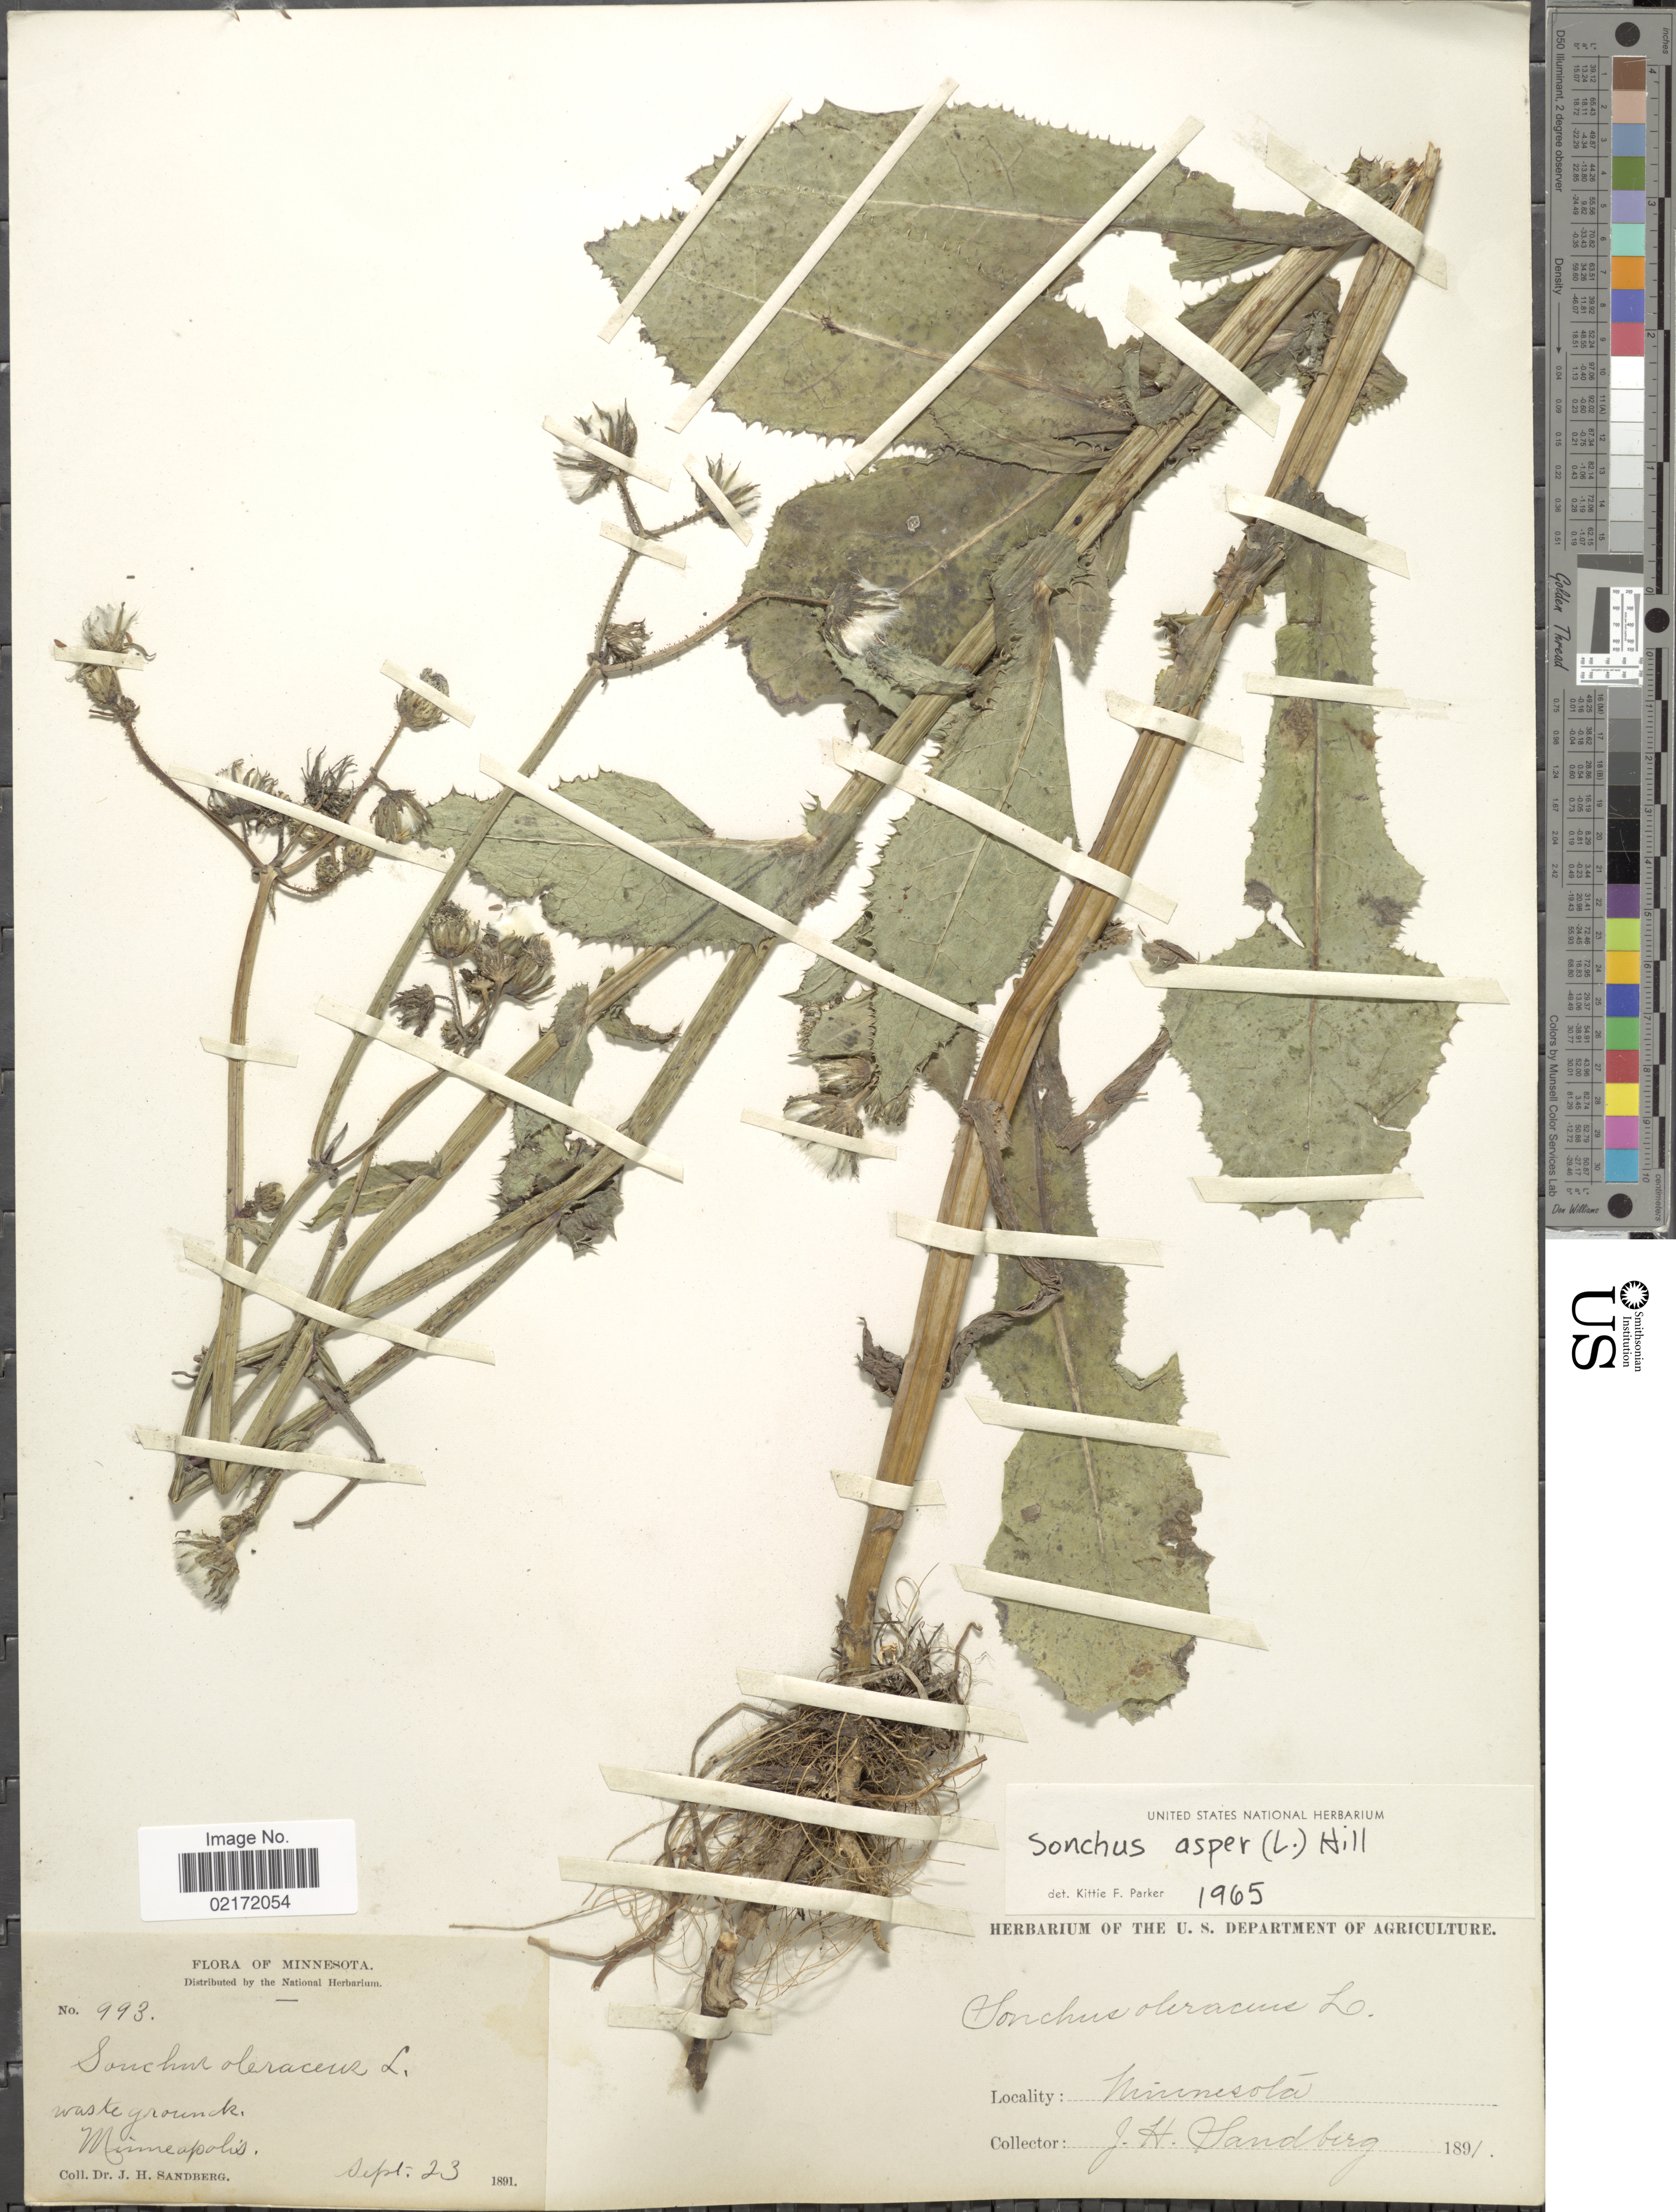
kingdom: Plantae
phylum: Tracheophyta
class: Magnoliopsida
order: Asterales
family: Asteraceae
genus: Sonchus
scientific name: Sonchus asper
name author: (L.) Hill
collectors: J. H. Sandberg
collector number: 993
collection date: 1891-09-23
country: United States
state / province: Minnesota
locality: Waste grounds, Minneapolis